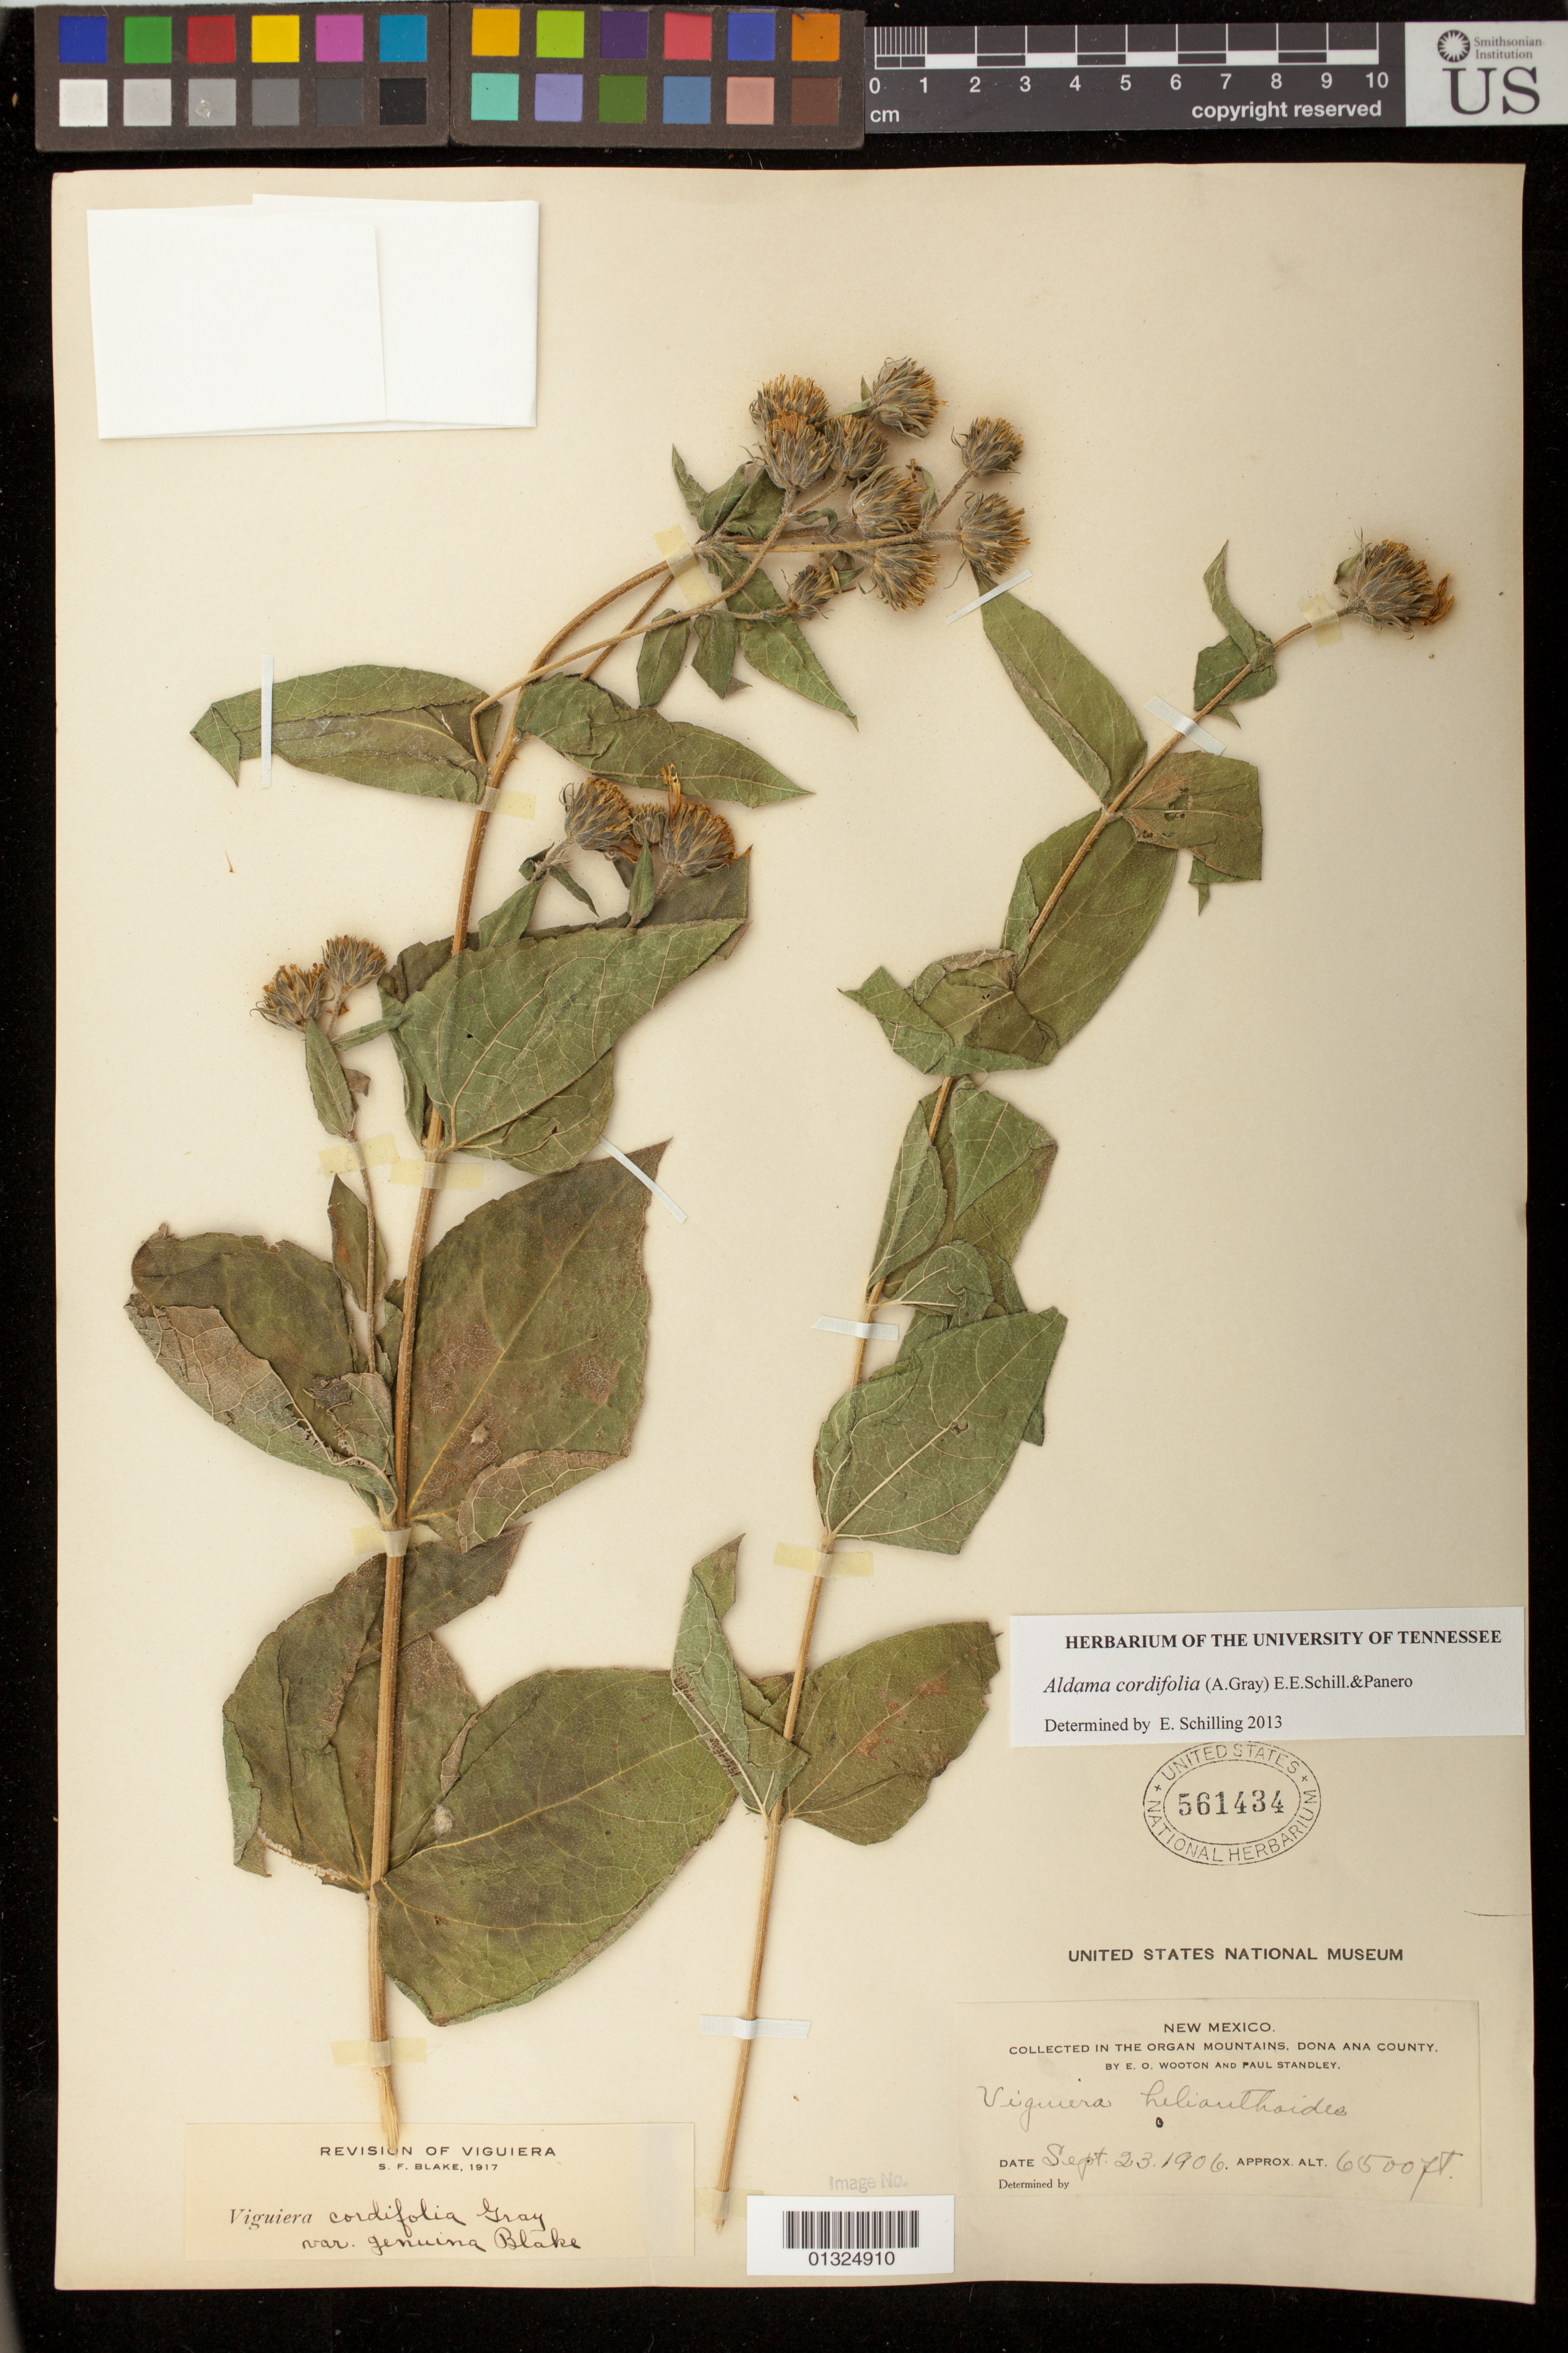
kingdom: Plantae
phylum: Tracheophyta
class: Magnoliopsida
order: Asterales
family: Asteraceae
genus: Aldama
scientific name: Aldama cordifolia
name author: (A. Gray) E.E. Schill. & Panero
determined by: Schilling, E. E.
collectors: E. O. Wooton & P. C. Standley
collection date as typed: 23 Sep 1906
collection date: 1906-09-23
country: United States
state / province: New Mexico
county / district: Dona Ana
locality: Organ Mts.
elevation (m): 1981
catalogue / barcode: US 561434